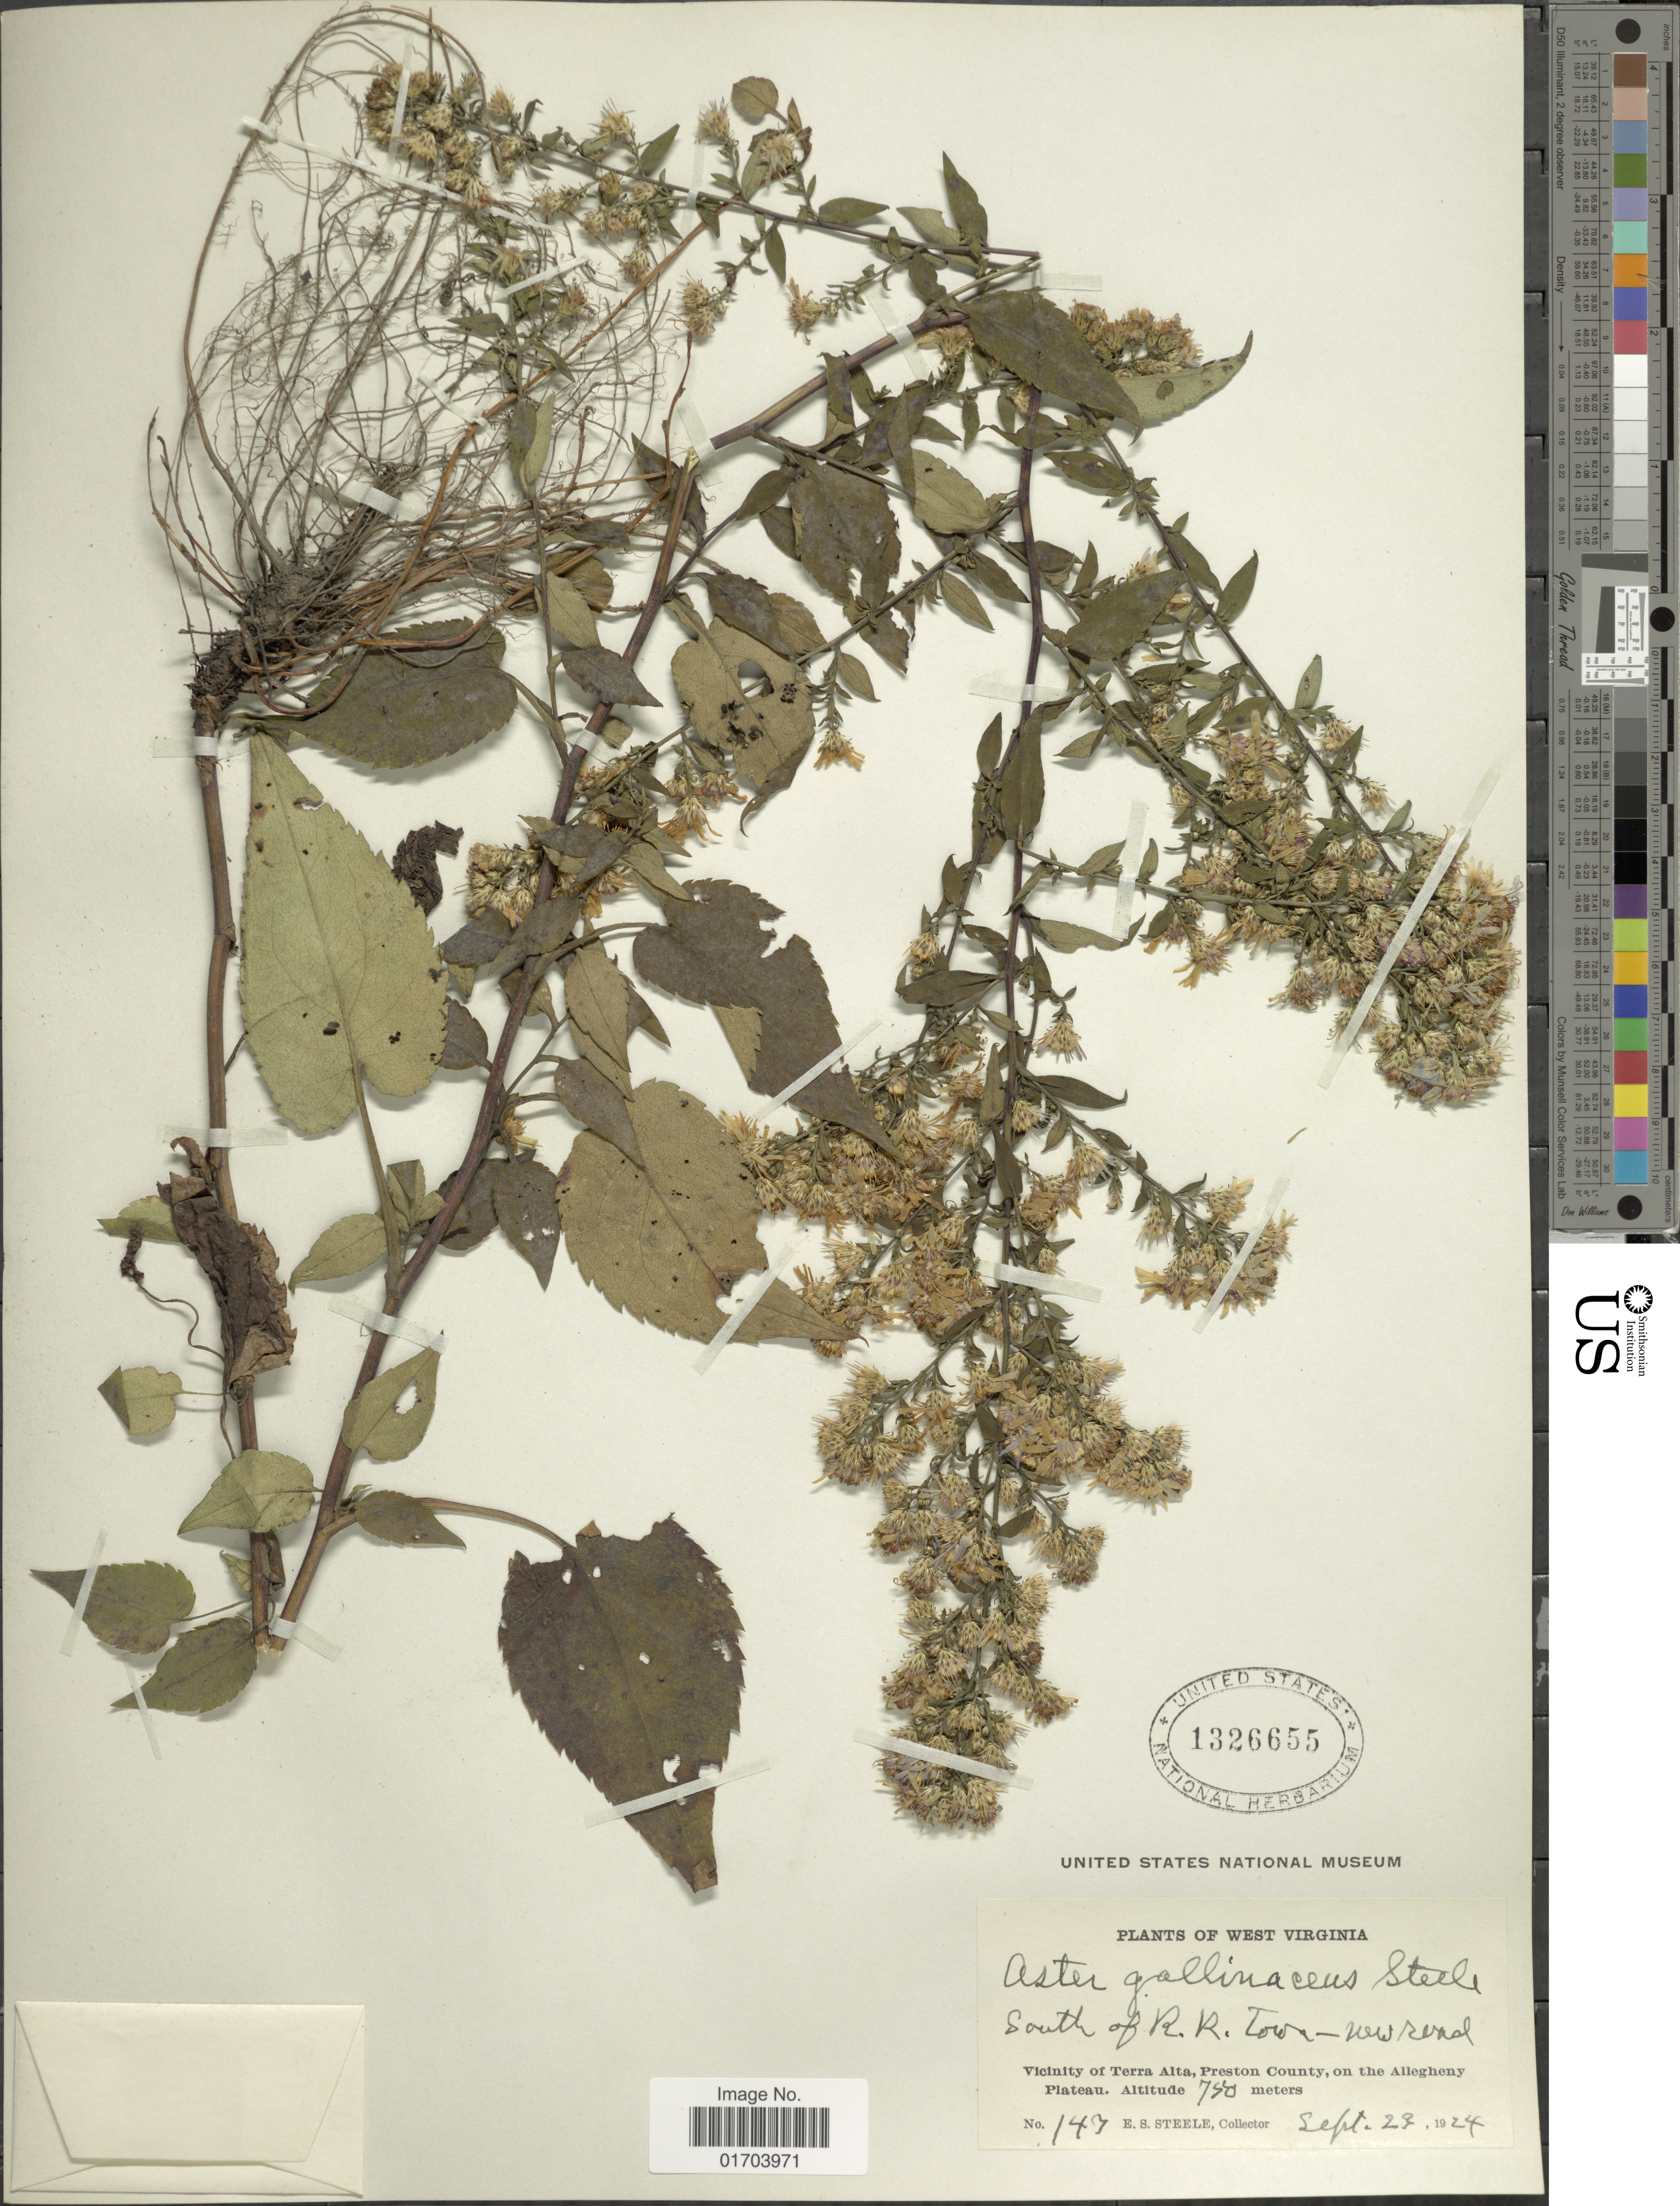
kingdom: Plantae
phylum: Tracheophyta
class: Magnoliopsida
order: Asterales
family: Asteraceae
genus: Aster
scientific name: Aster gallinaceus E.S. Steele sp. nov. ined.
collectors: E. Steele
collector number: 143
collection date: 1924-09-23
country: United States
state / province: West Virginia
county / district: Preston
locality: South of R. R. tows-new road, Vicinity of Terra Alta, Preston County, on the Allegheny Plateau.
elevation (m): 750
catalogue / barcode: US 1326655